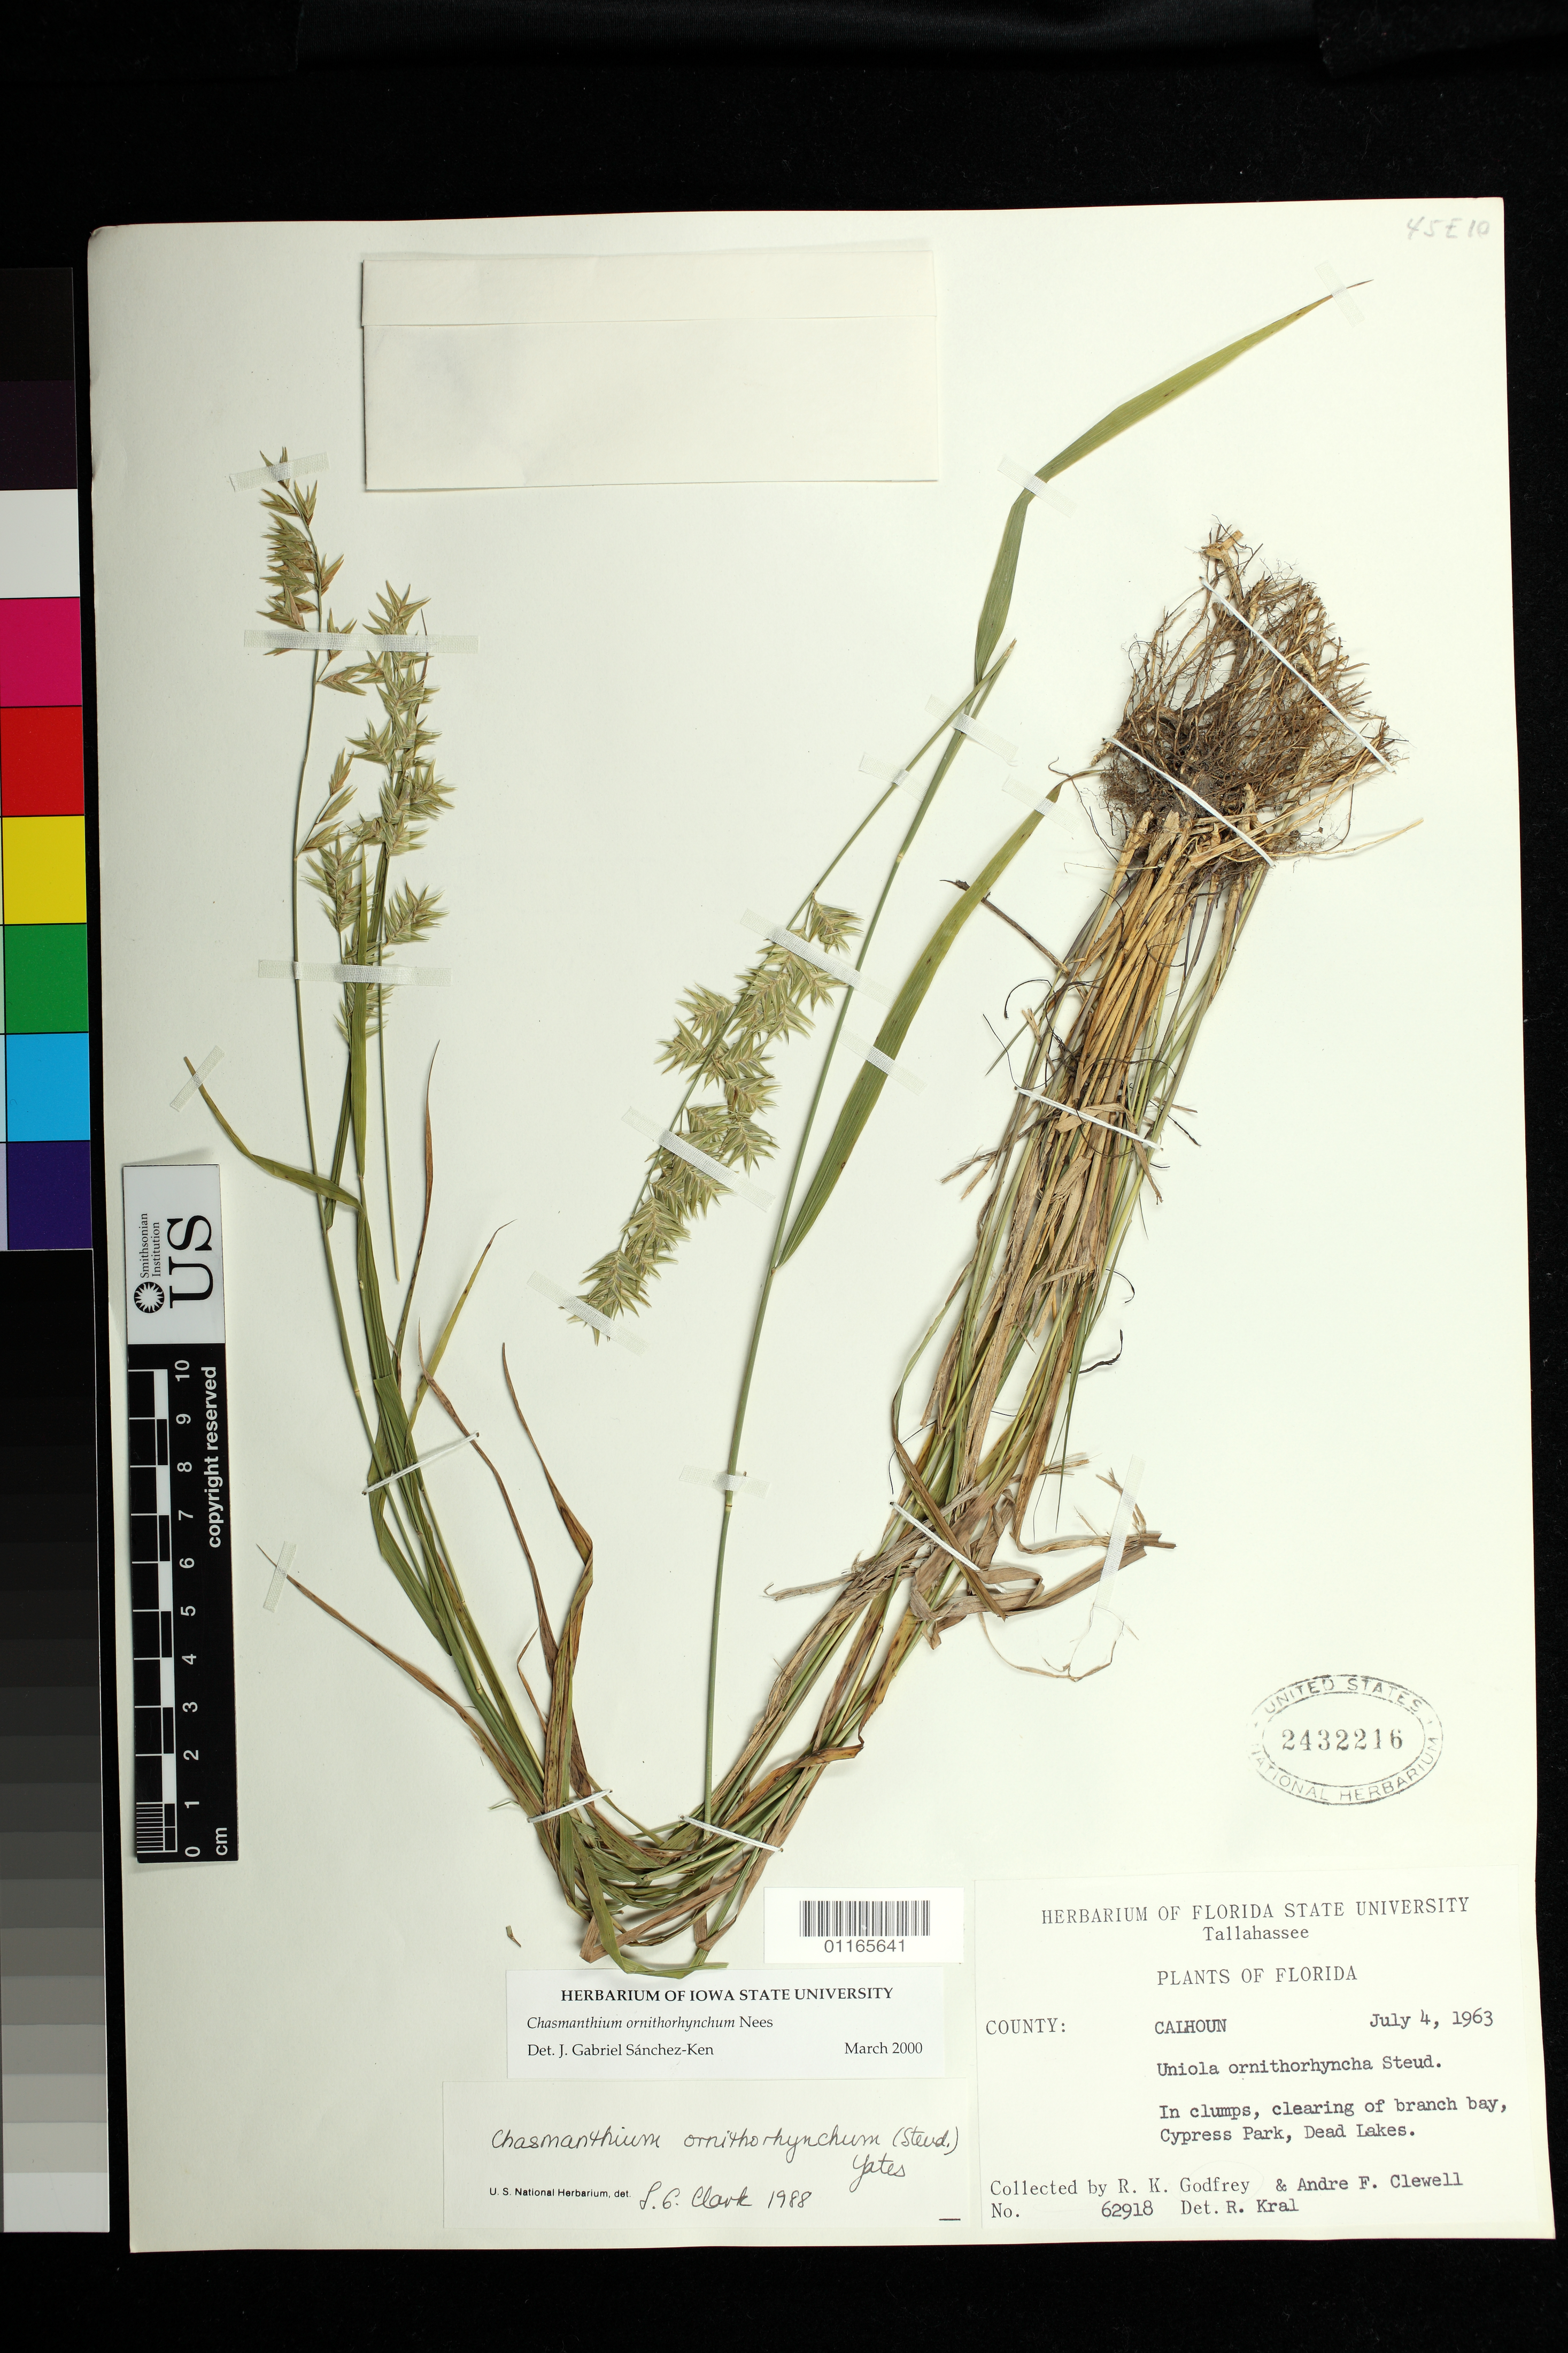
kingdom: Plantae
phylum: Tracheophyta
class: Liliopsida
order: Poales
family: Poaceae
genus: Chasmanthium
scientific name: Chasmanthium ornithorhynchum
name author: Nees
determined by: Sánchez-Ken, J. G.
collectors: R. K. Godfrey & A. Clewell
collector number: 62918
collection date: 1963-07-03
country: United States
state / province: Florida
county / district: Calhoun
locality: Clearing of branch bay, Cypress Park, Dead Lakes.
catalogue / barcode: US 2432216